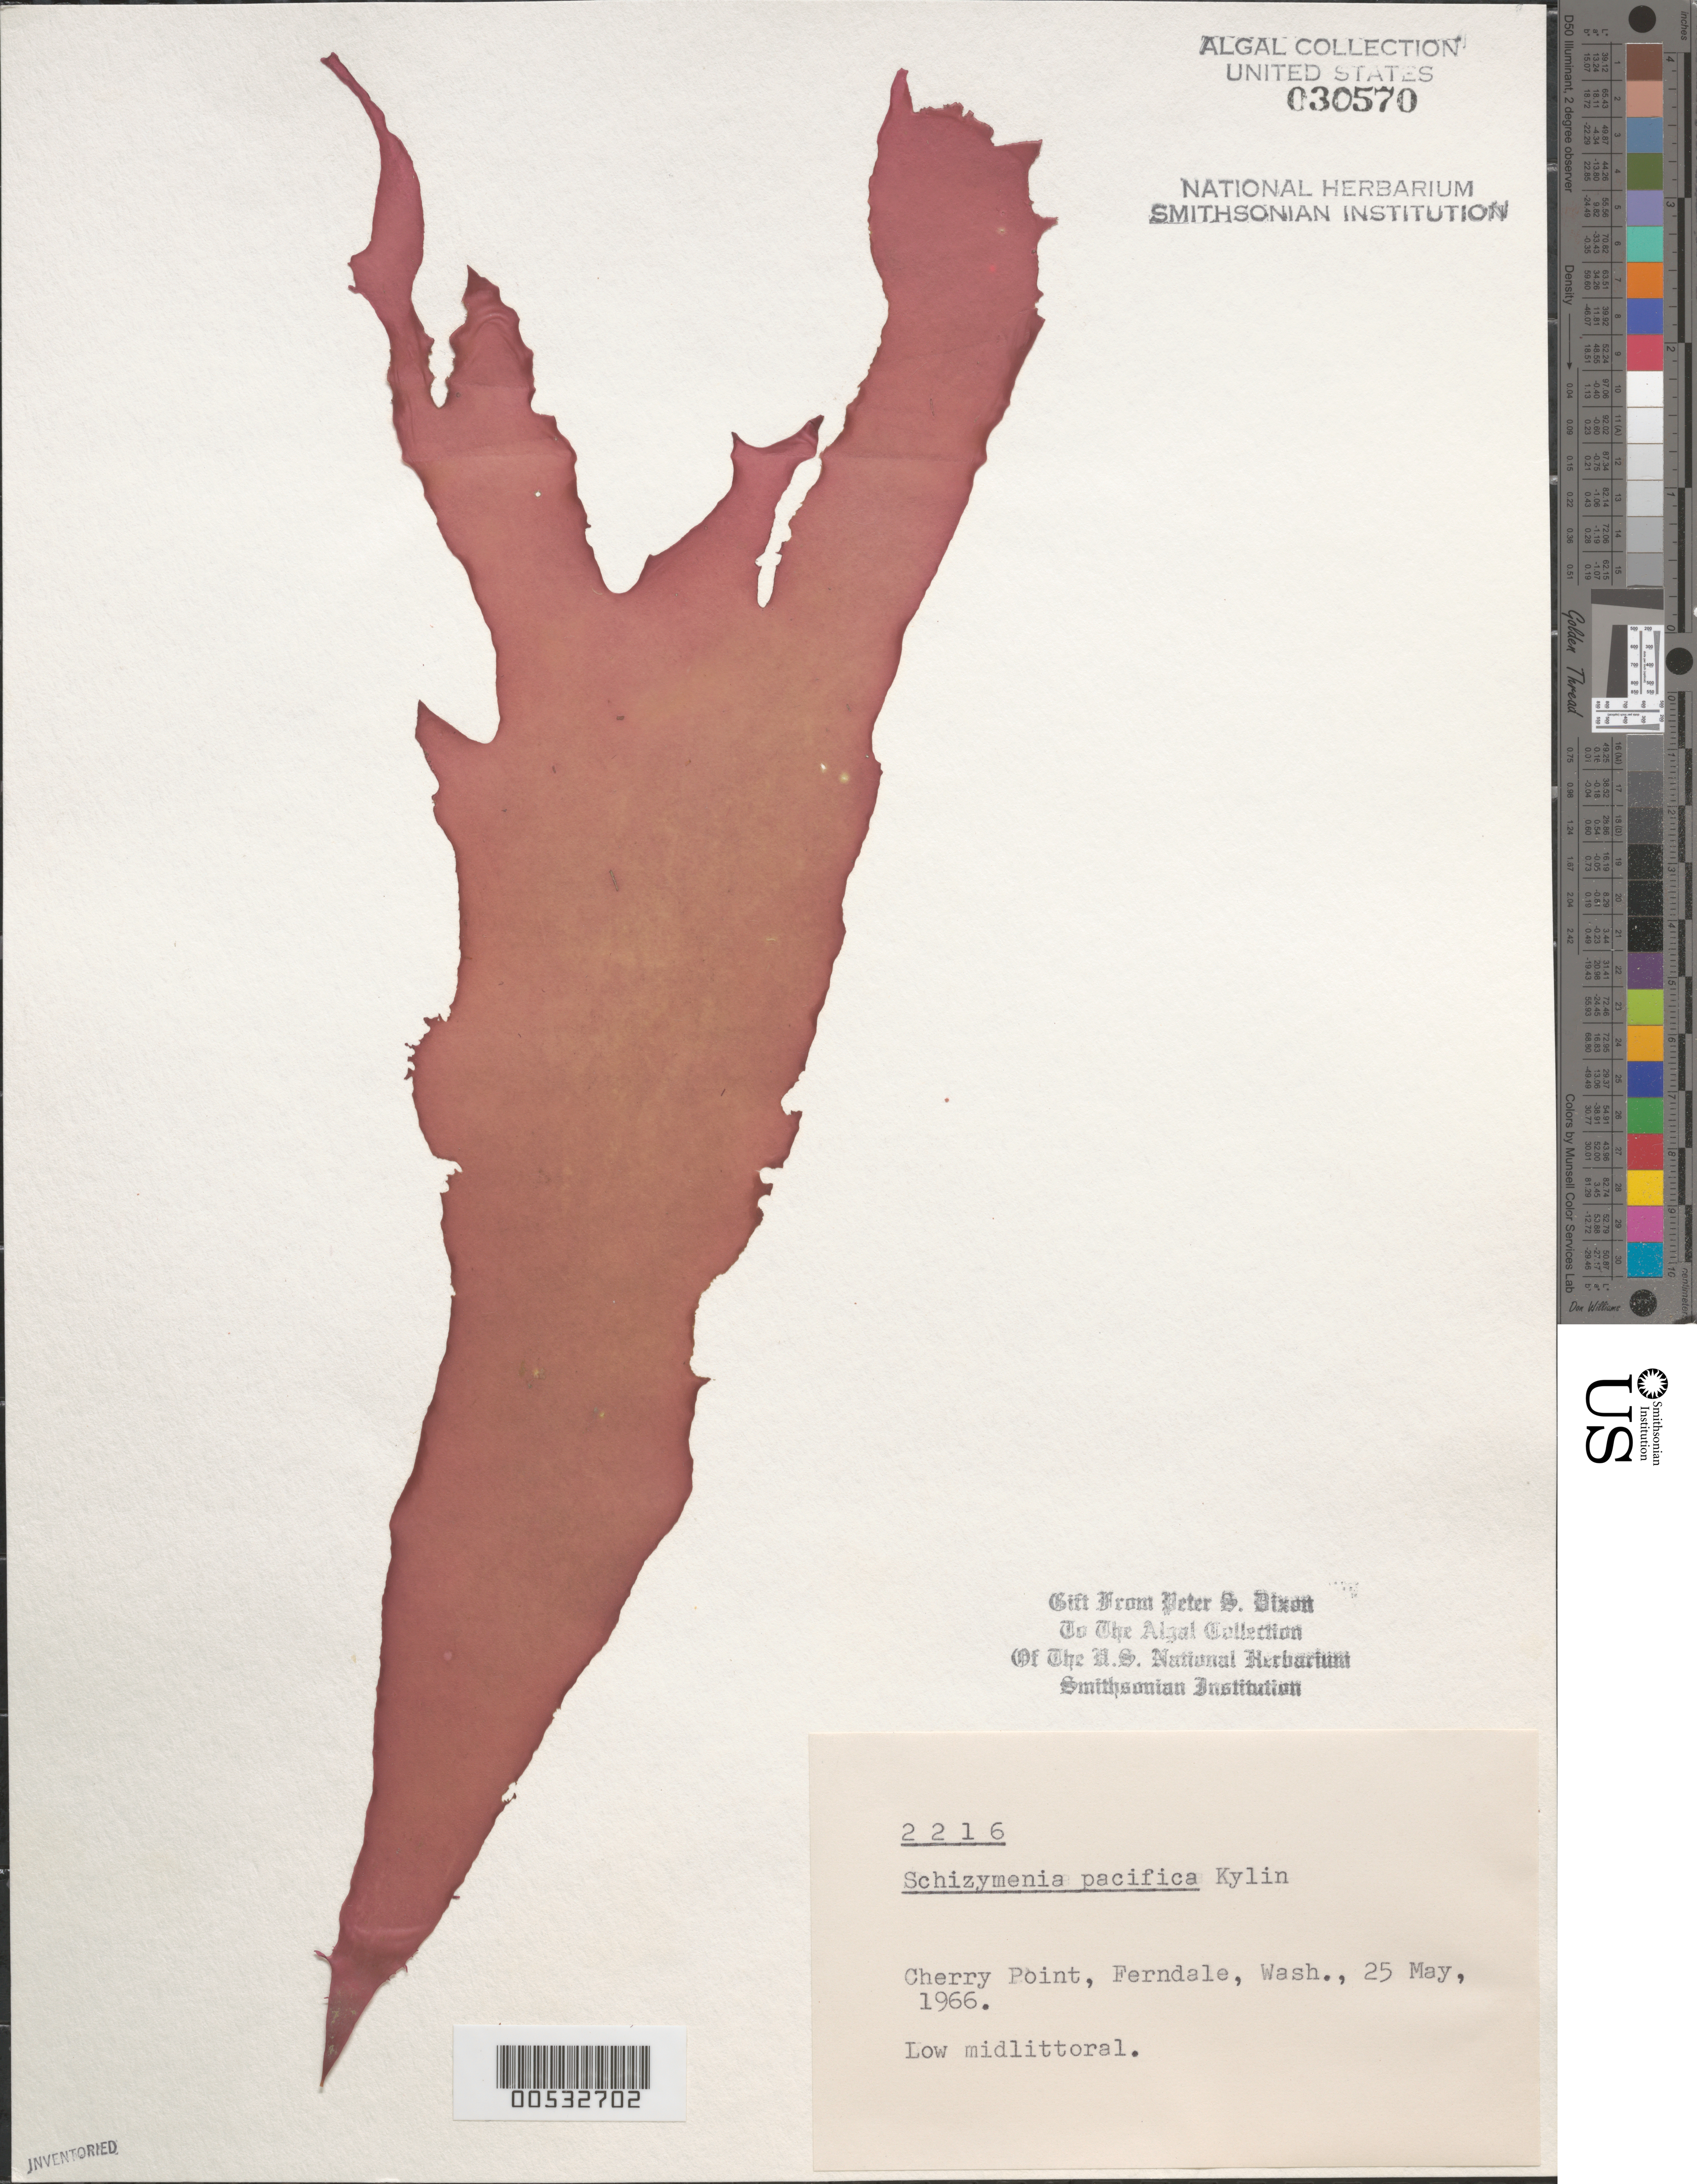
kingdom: Plantae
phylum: Rhodophyta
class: Florideophyceae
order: Nemastomatales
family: Schizymeniaceae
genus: Schizymenia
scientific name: Schizymenia pacifica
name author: (Kylin) Kylin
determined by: Dixon, P. S.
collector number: PSD 2216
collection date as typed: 25 May 1966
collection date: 1966-05-25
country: United States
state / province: Washington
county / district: Whatcom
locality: Cherry Point, Ferndale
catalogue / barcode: US 30570